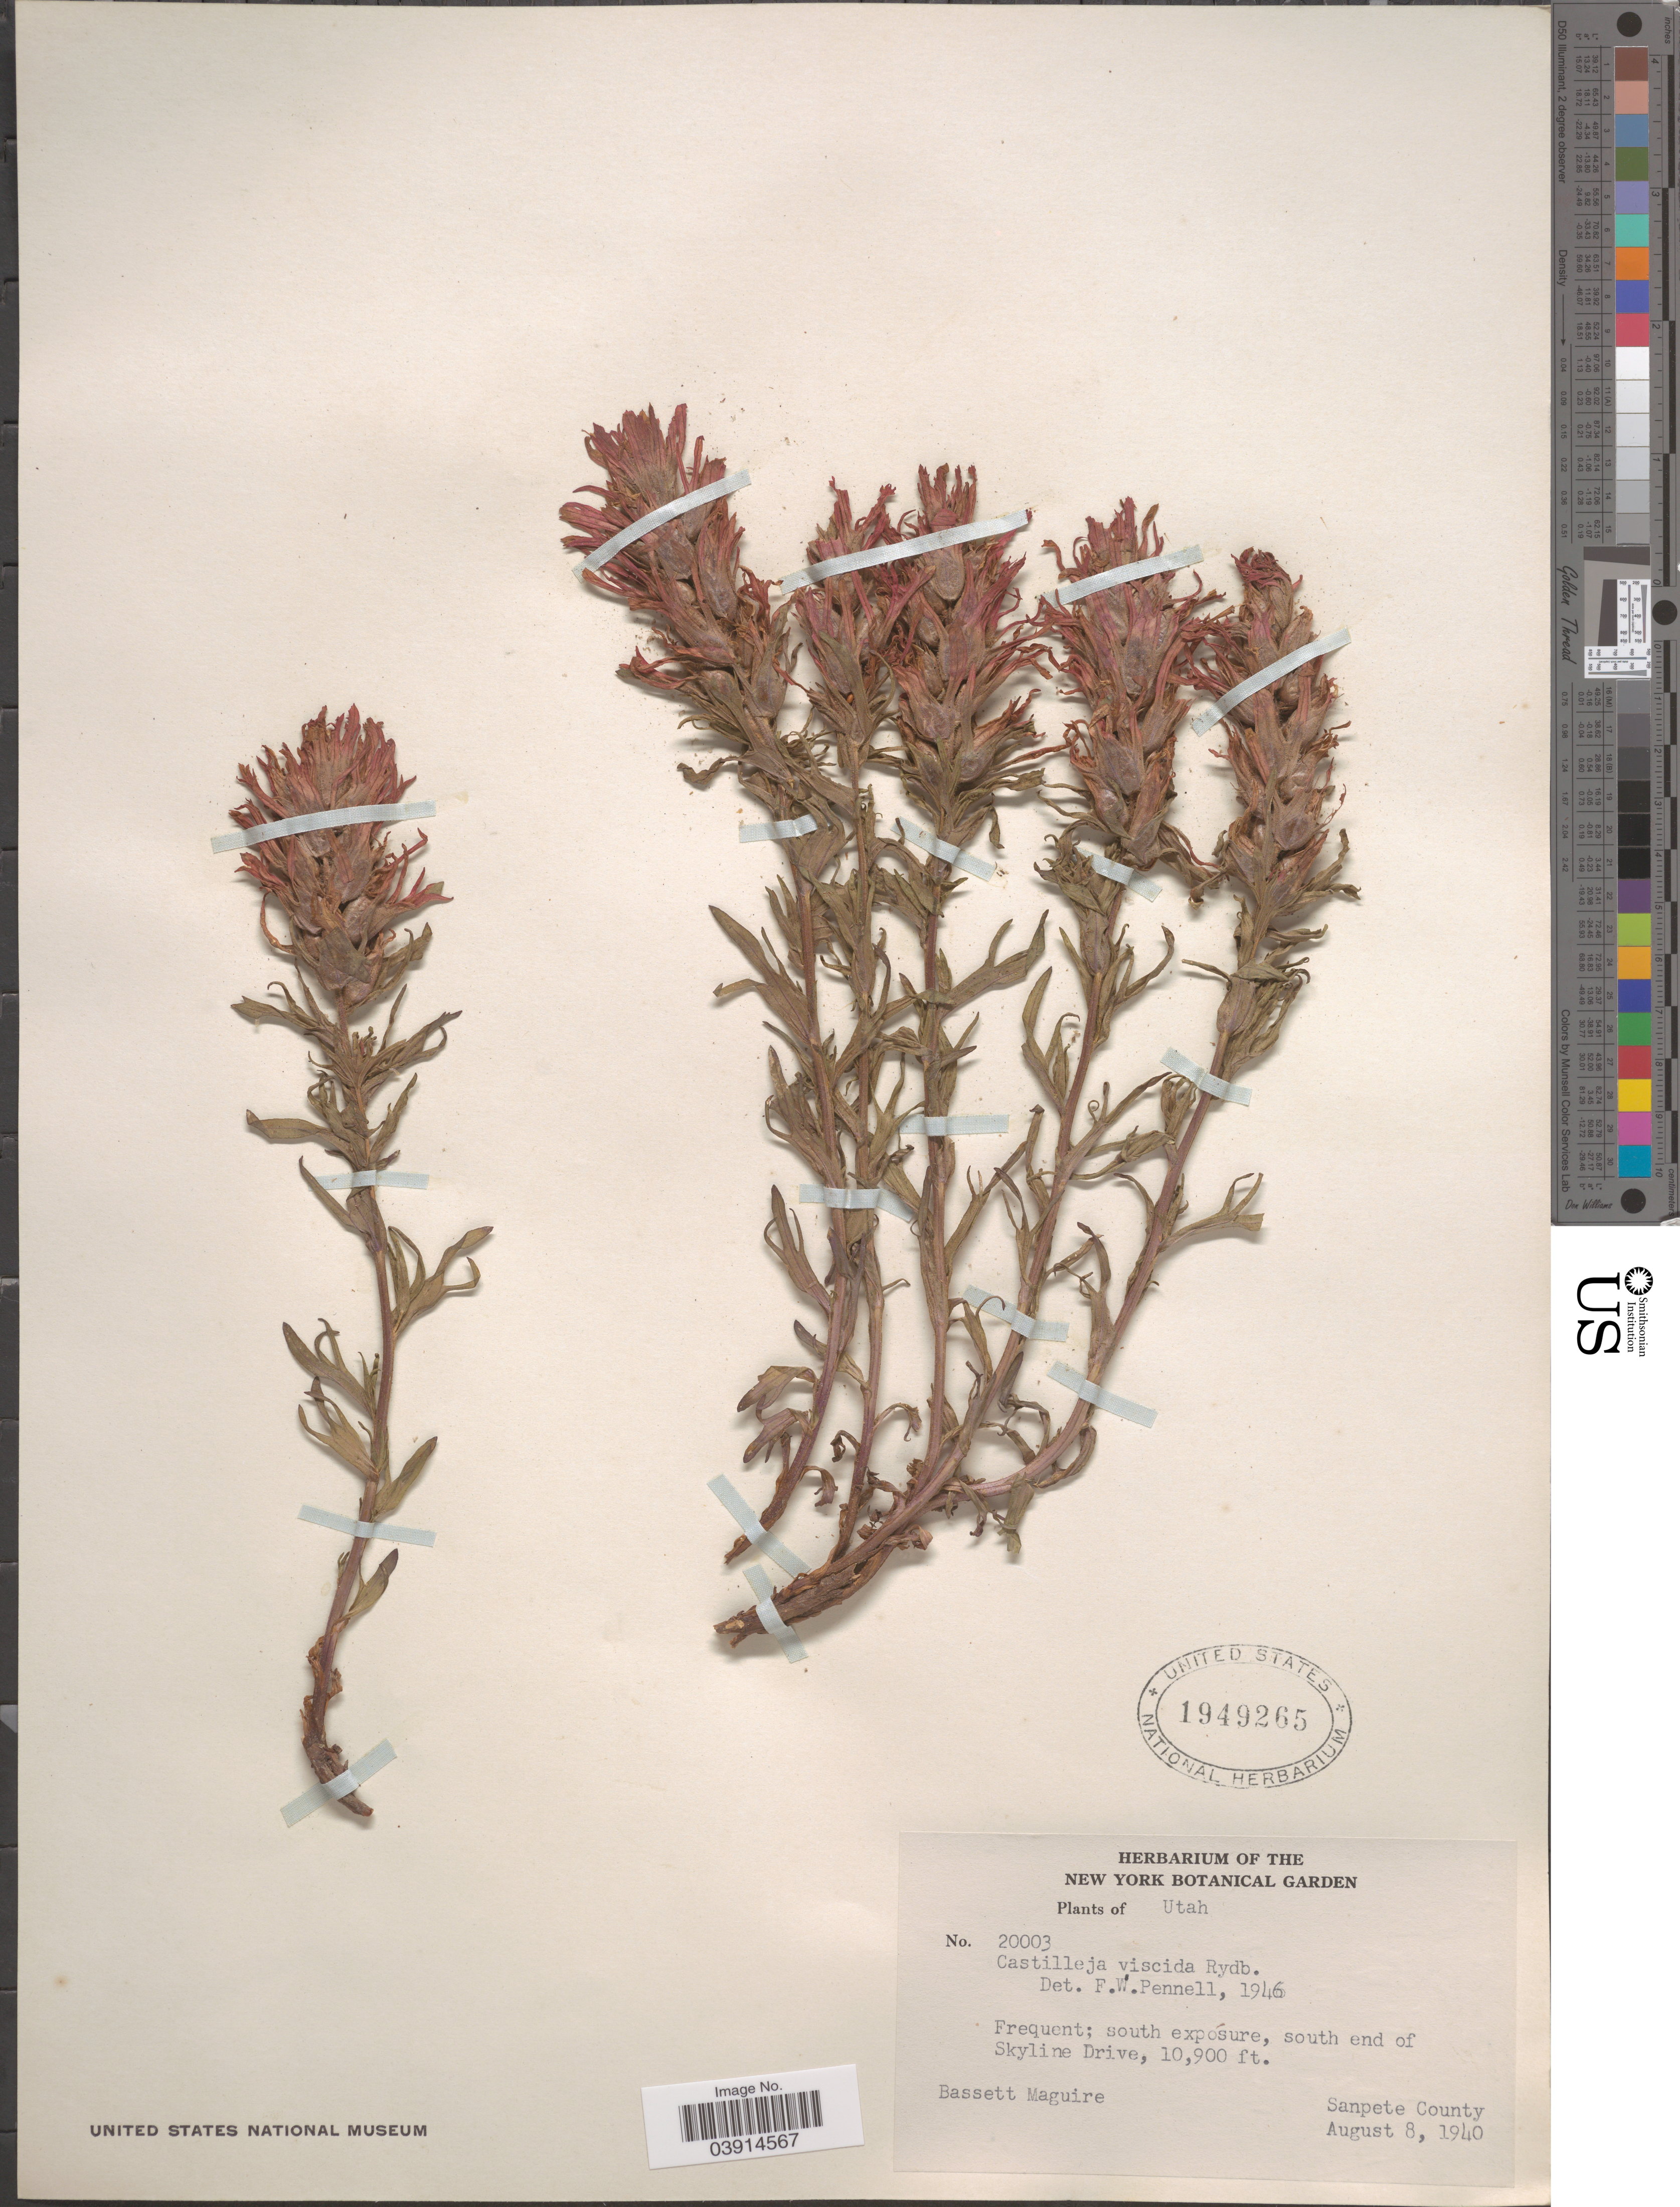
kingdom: Plantae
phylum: Tracheophyta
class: Magnoliopsida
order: Lamiales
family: Orobanchaceae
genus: Castilleja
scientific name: Castilleja viscida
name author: Rydb.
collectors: B. Maguire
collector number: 20003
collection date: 1940-08-08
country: United States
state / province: Utah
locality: Frequent; south exposure, south end of Skyline Drive, Sanpete County.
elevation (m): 3322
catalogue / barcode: US 1949265